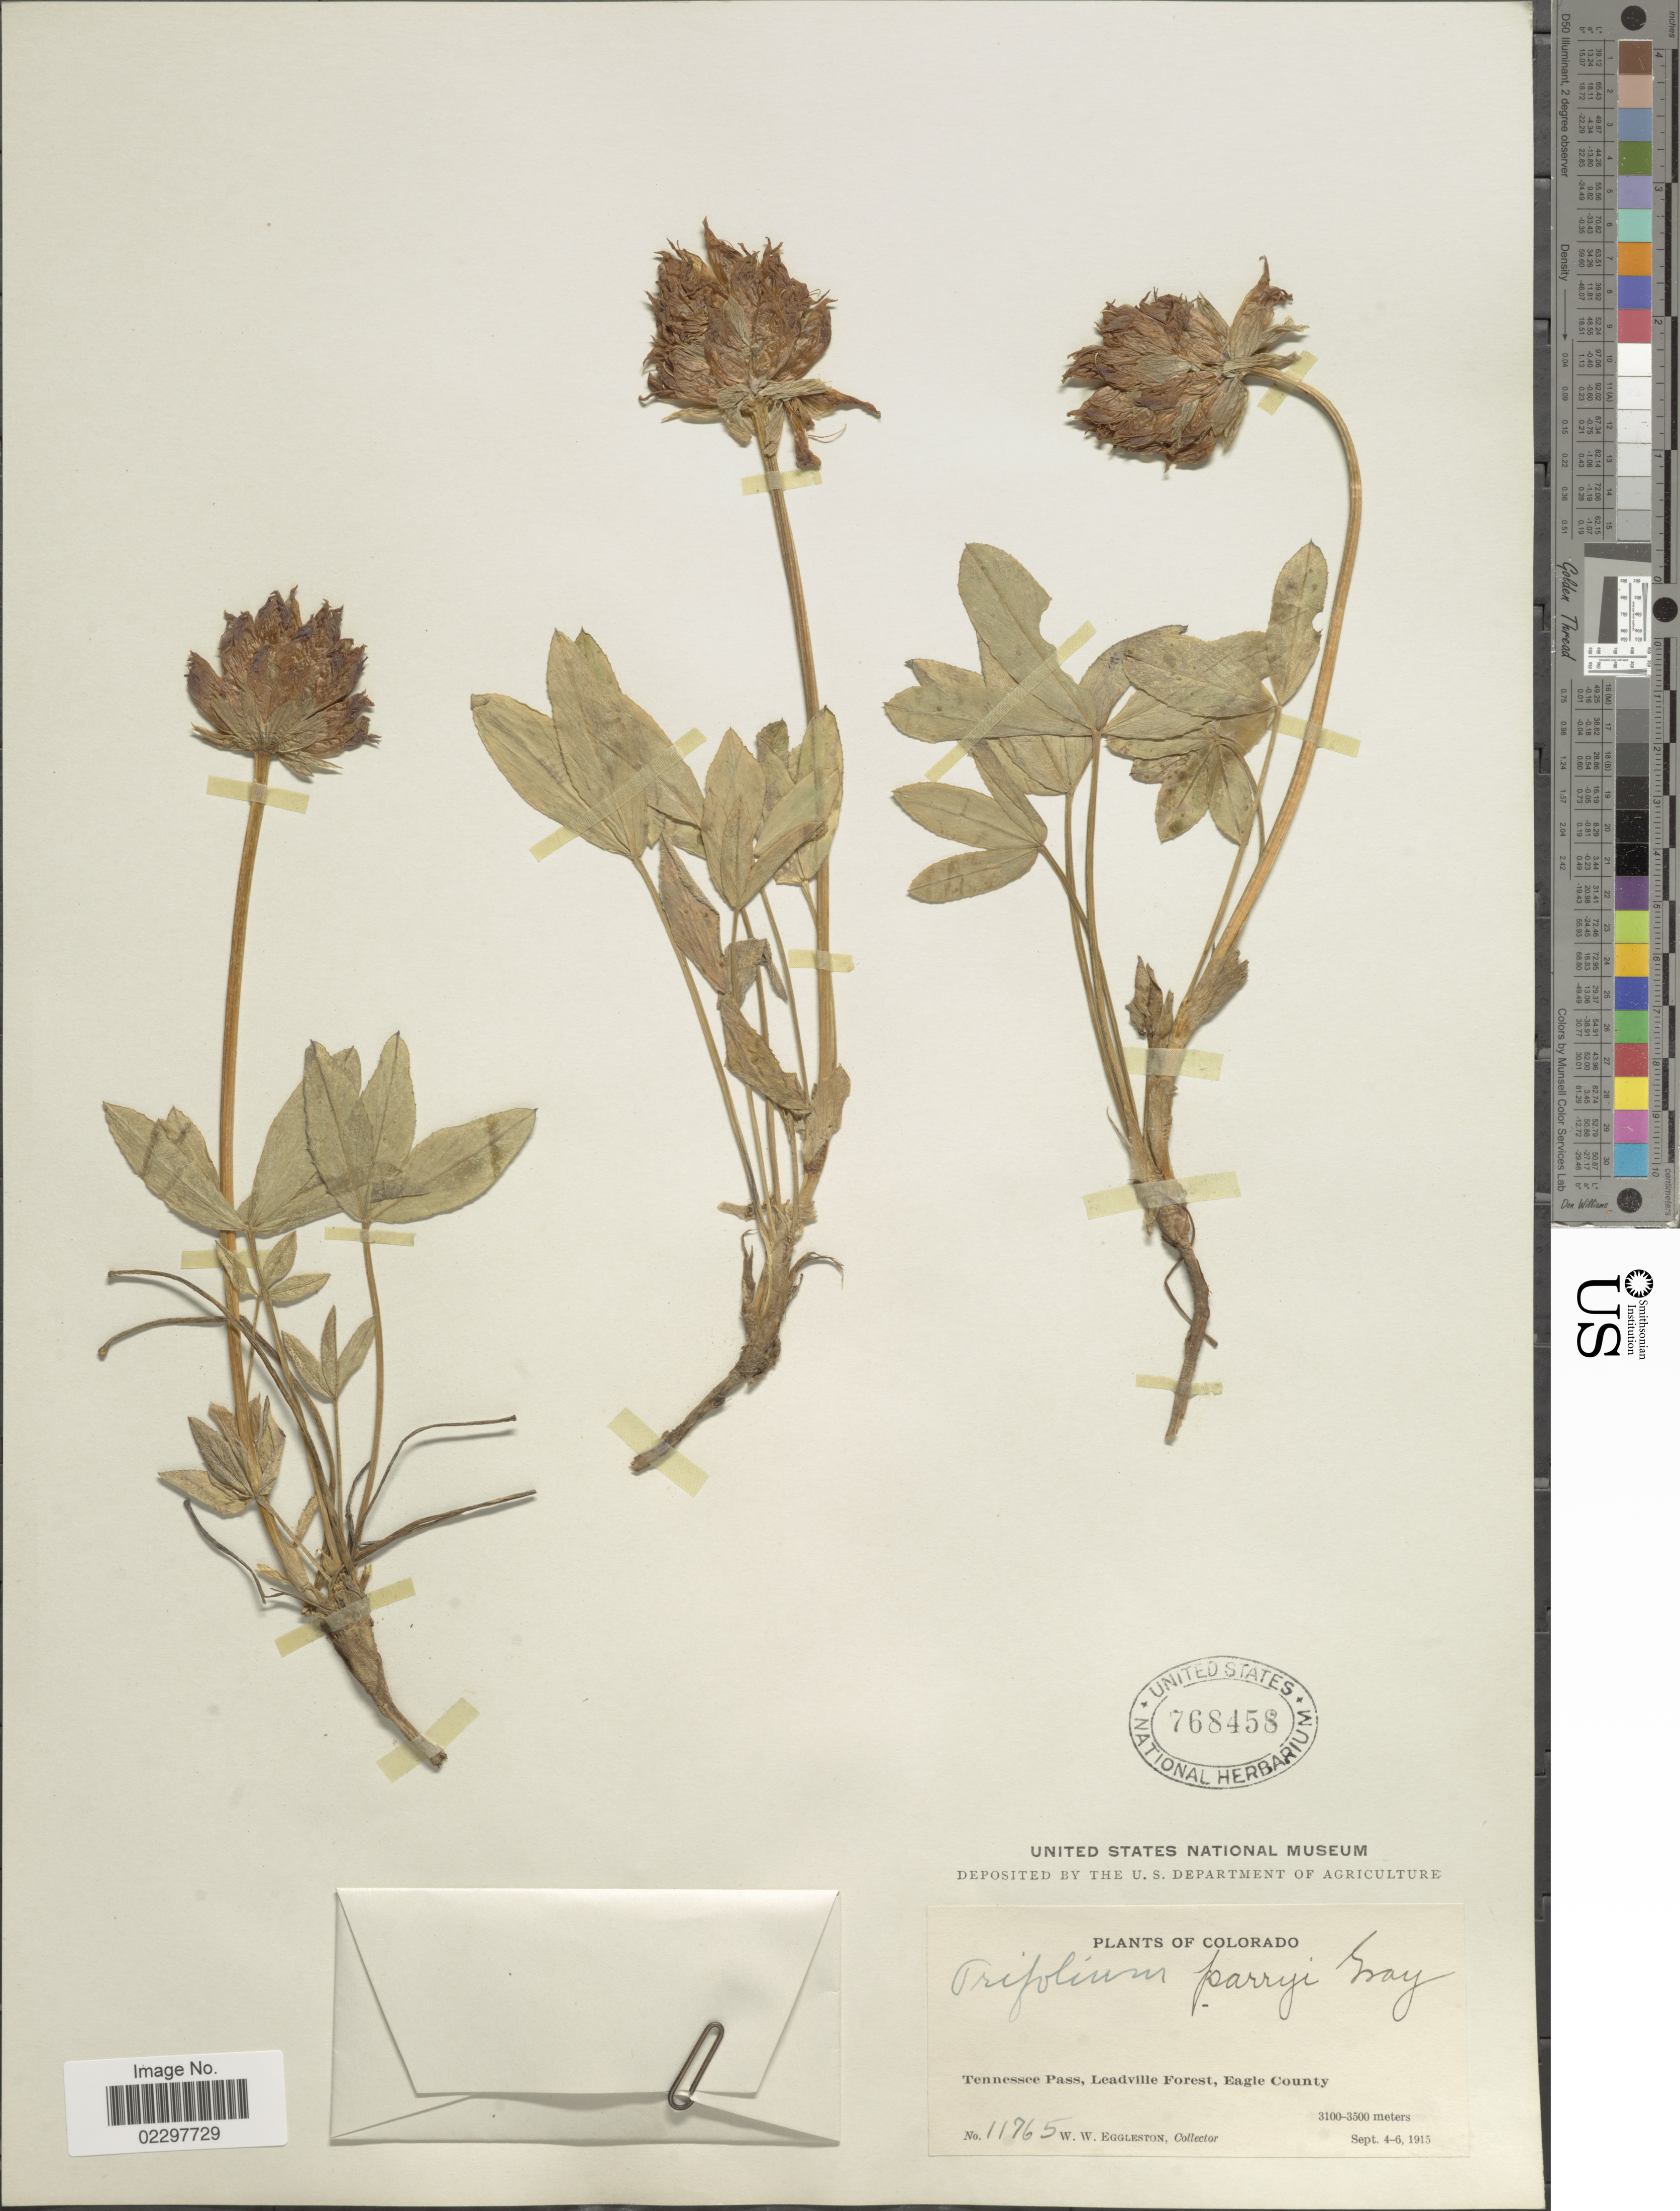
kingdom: Plantae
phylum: Tracheophyta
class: Magnoliopsida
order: Fabales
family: Fabaceae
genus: Trifolium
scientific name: Trifolium parryi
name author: A. Gray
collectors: W. W. Eggleston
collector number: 11765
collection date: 1915-09-04/1915-09-06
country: United States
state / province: Colorado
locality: Tennessee Pass, Leadville Forest, Eagle County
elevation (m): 3100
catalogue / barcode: US 768458